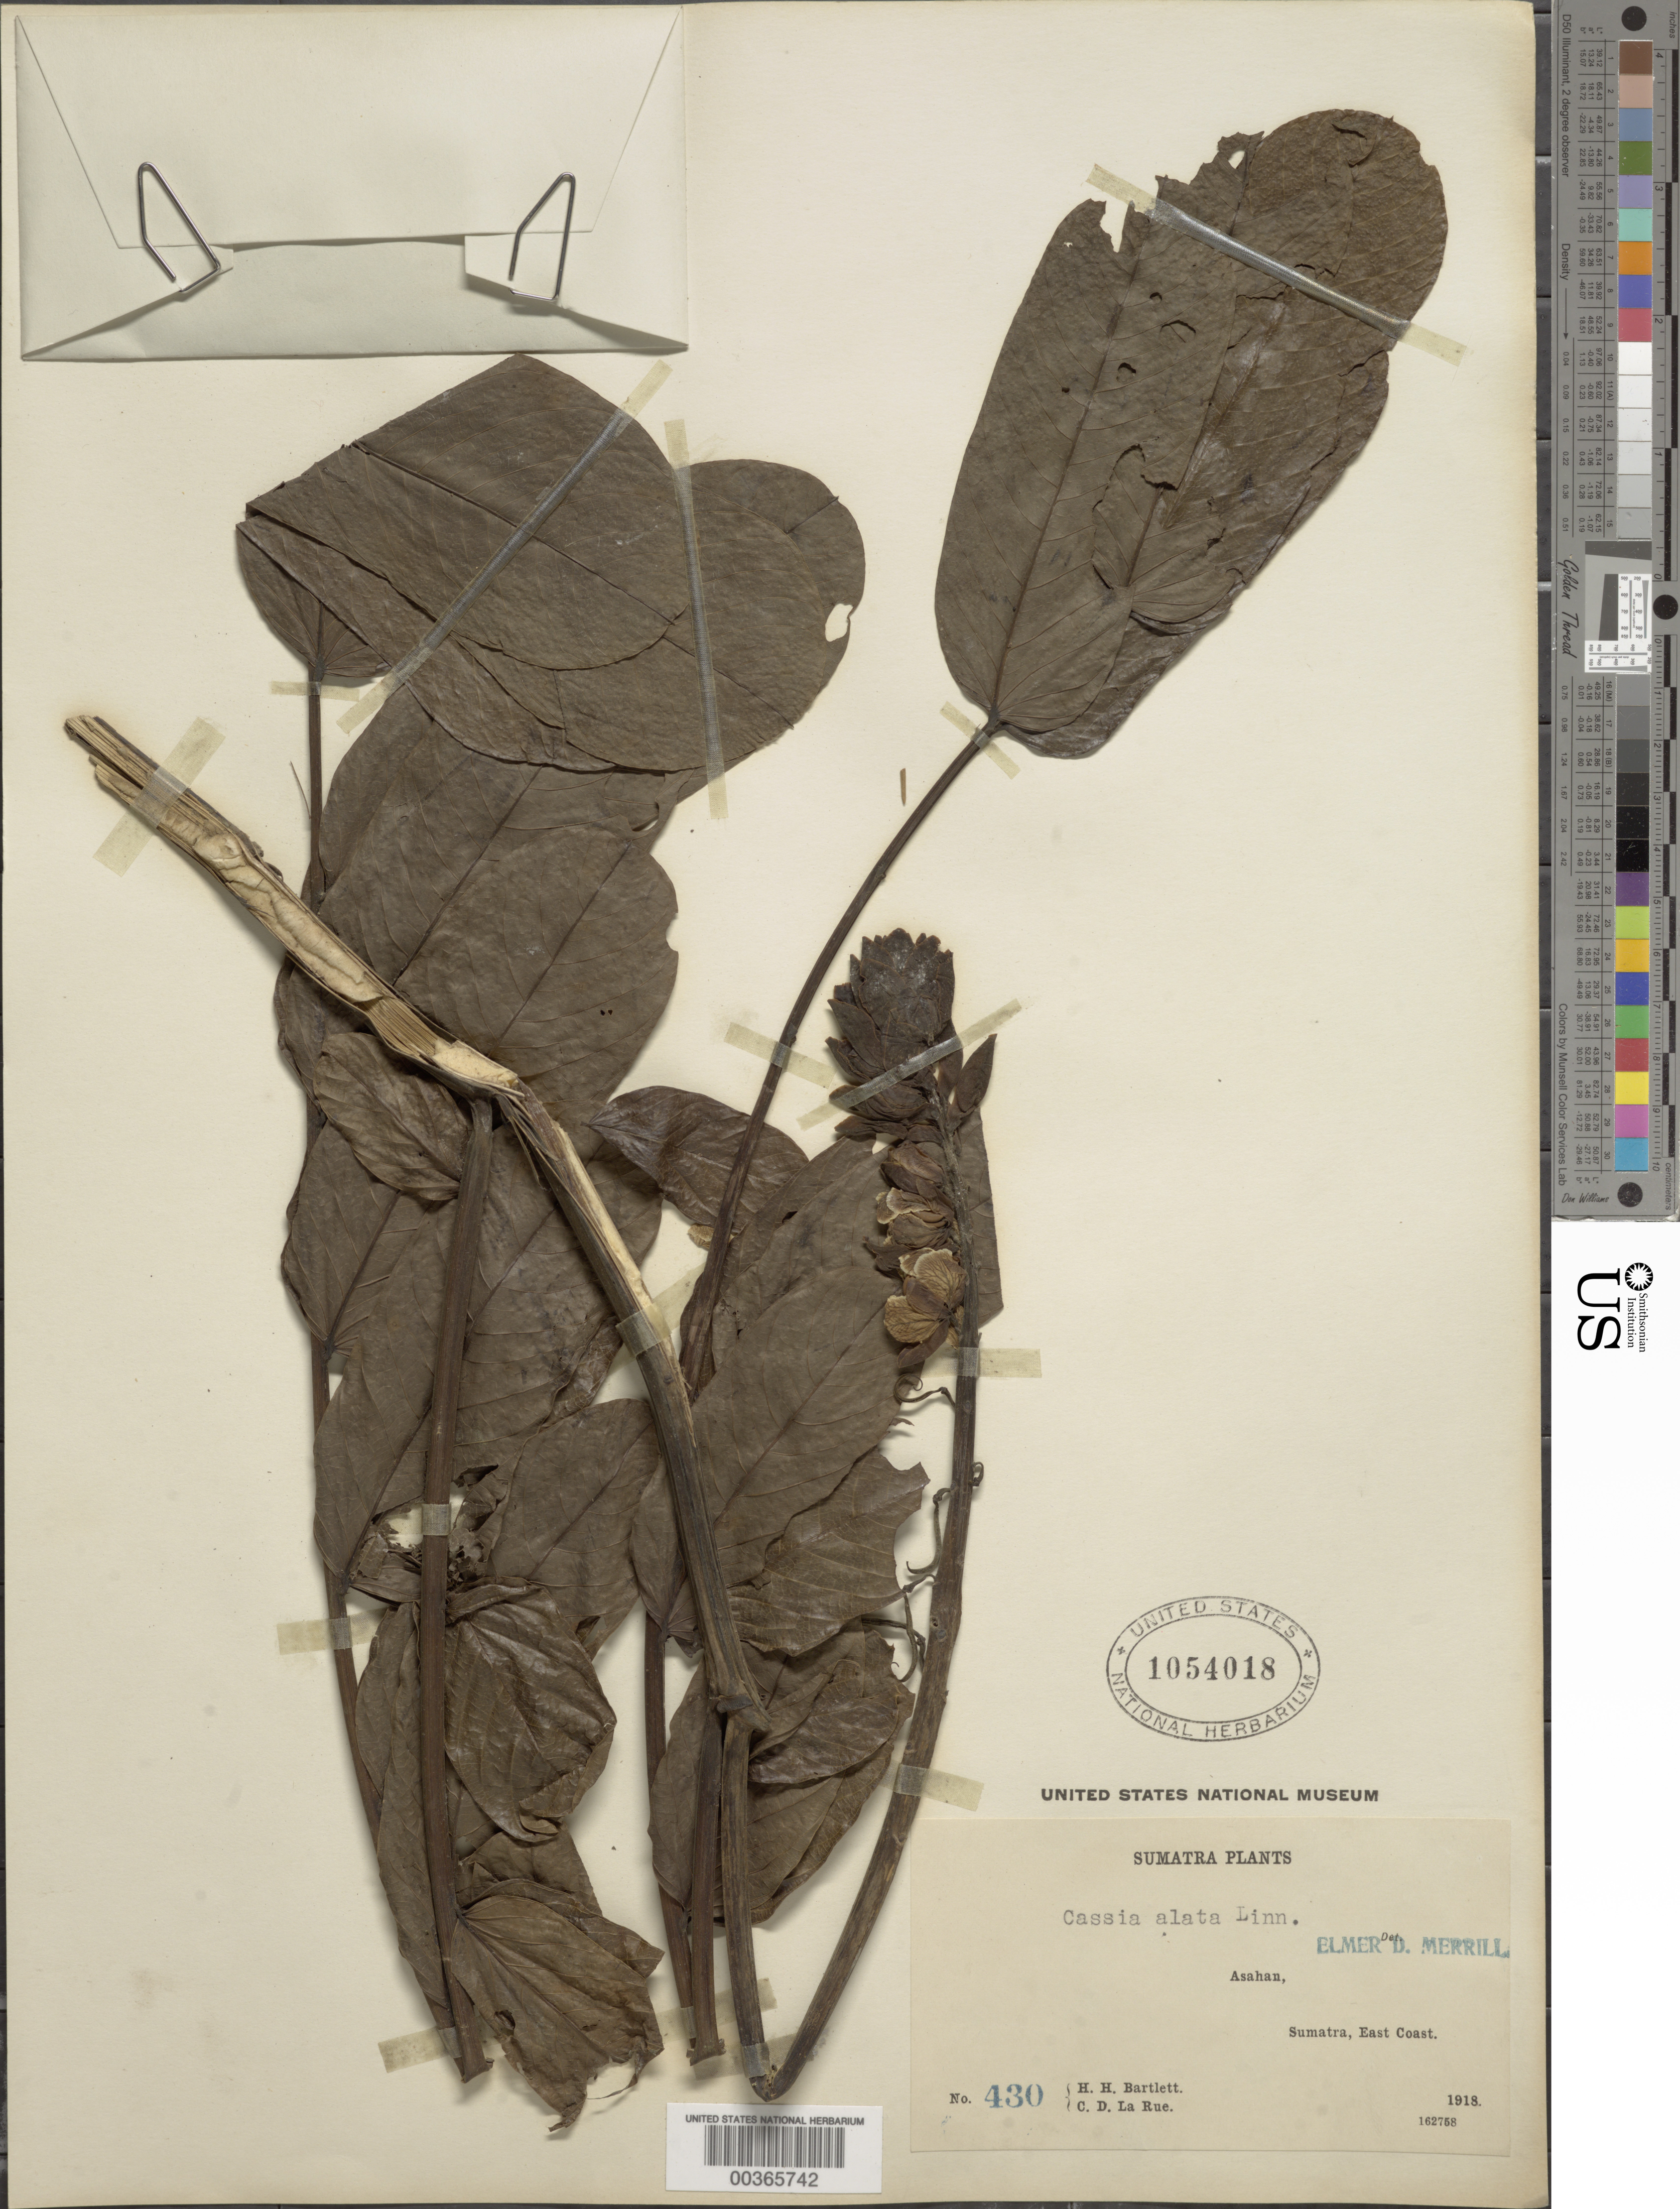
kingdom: Plantae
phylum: Tracheophyta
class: Magnoliopsida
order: Fabales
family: Fabaceae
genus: Senna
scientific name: Senna alata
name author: (L.) Roxb.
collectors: H. H. Bartlett & C. La Rue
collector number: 430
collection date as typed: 1918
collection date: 1918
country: Indonesia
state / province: Sumatra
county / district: Aceh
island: Sumatra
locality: Asahan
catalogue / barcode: US 1054018